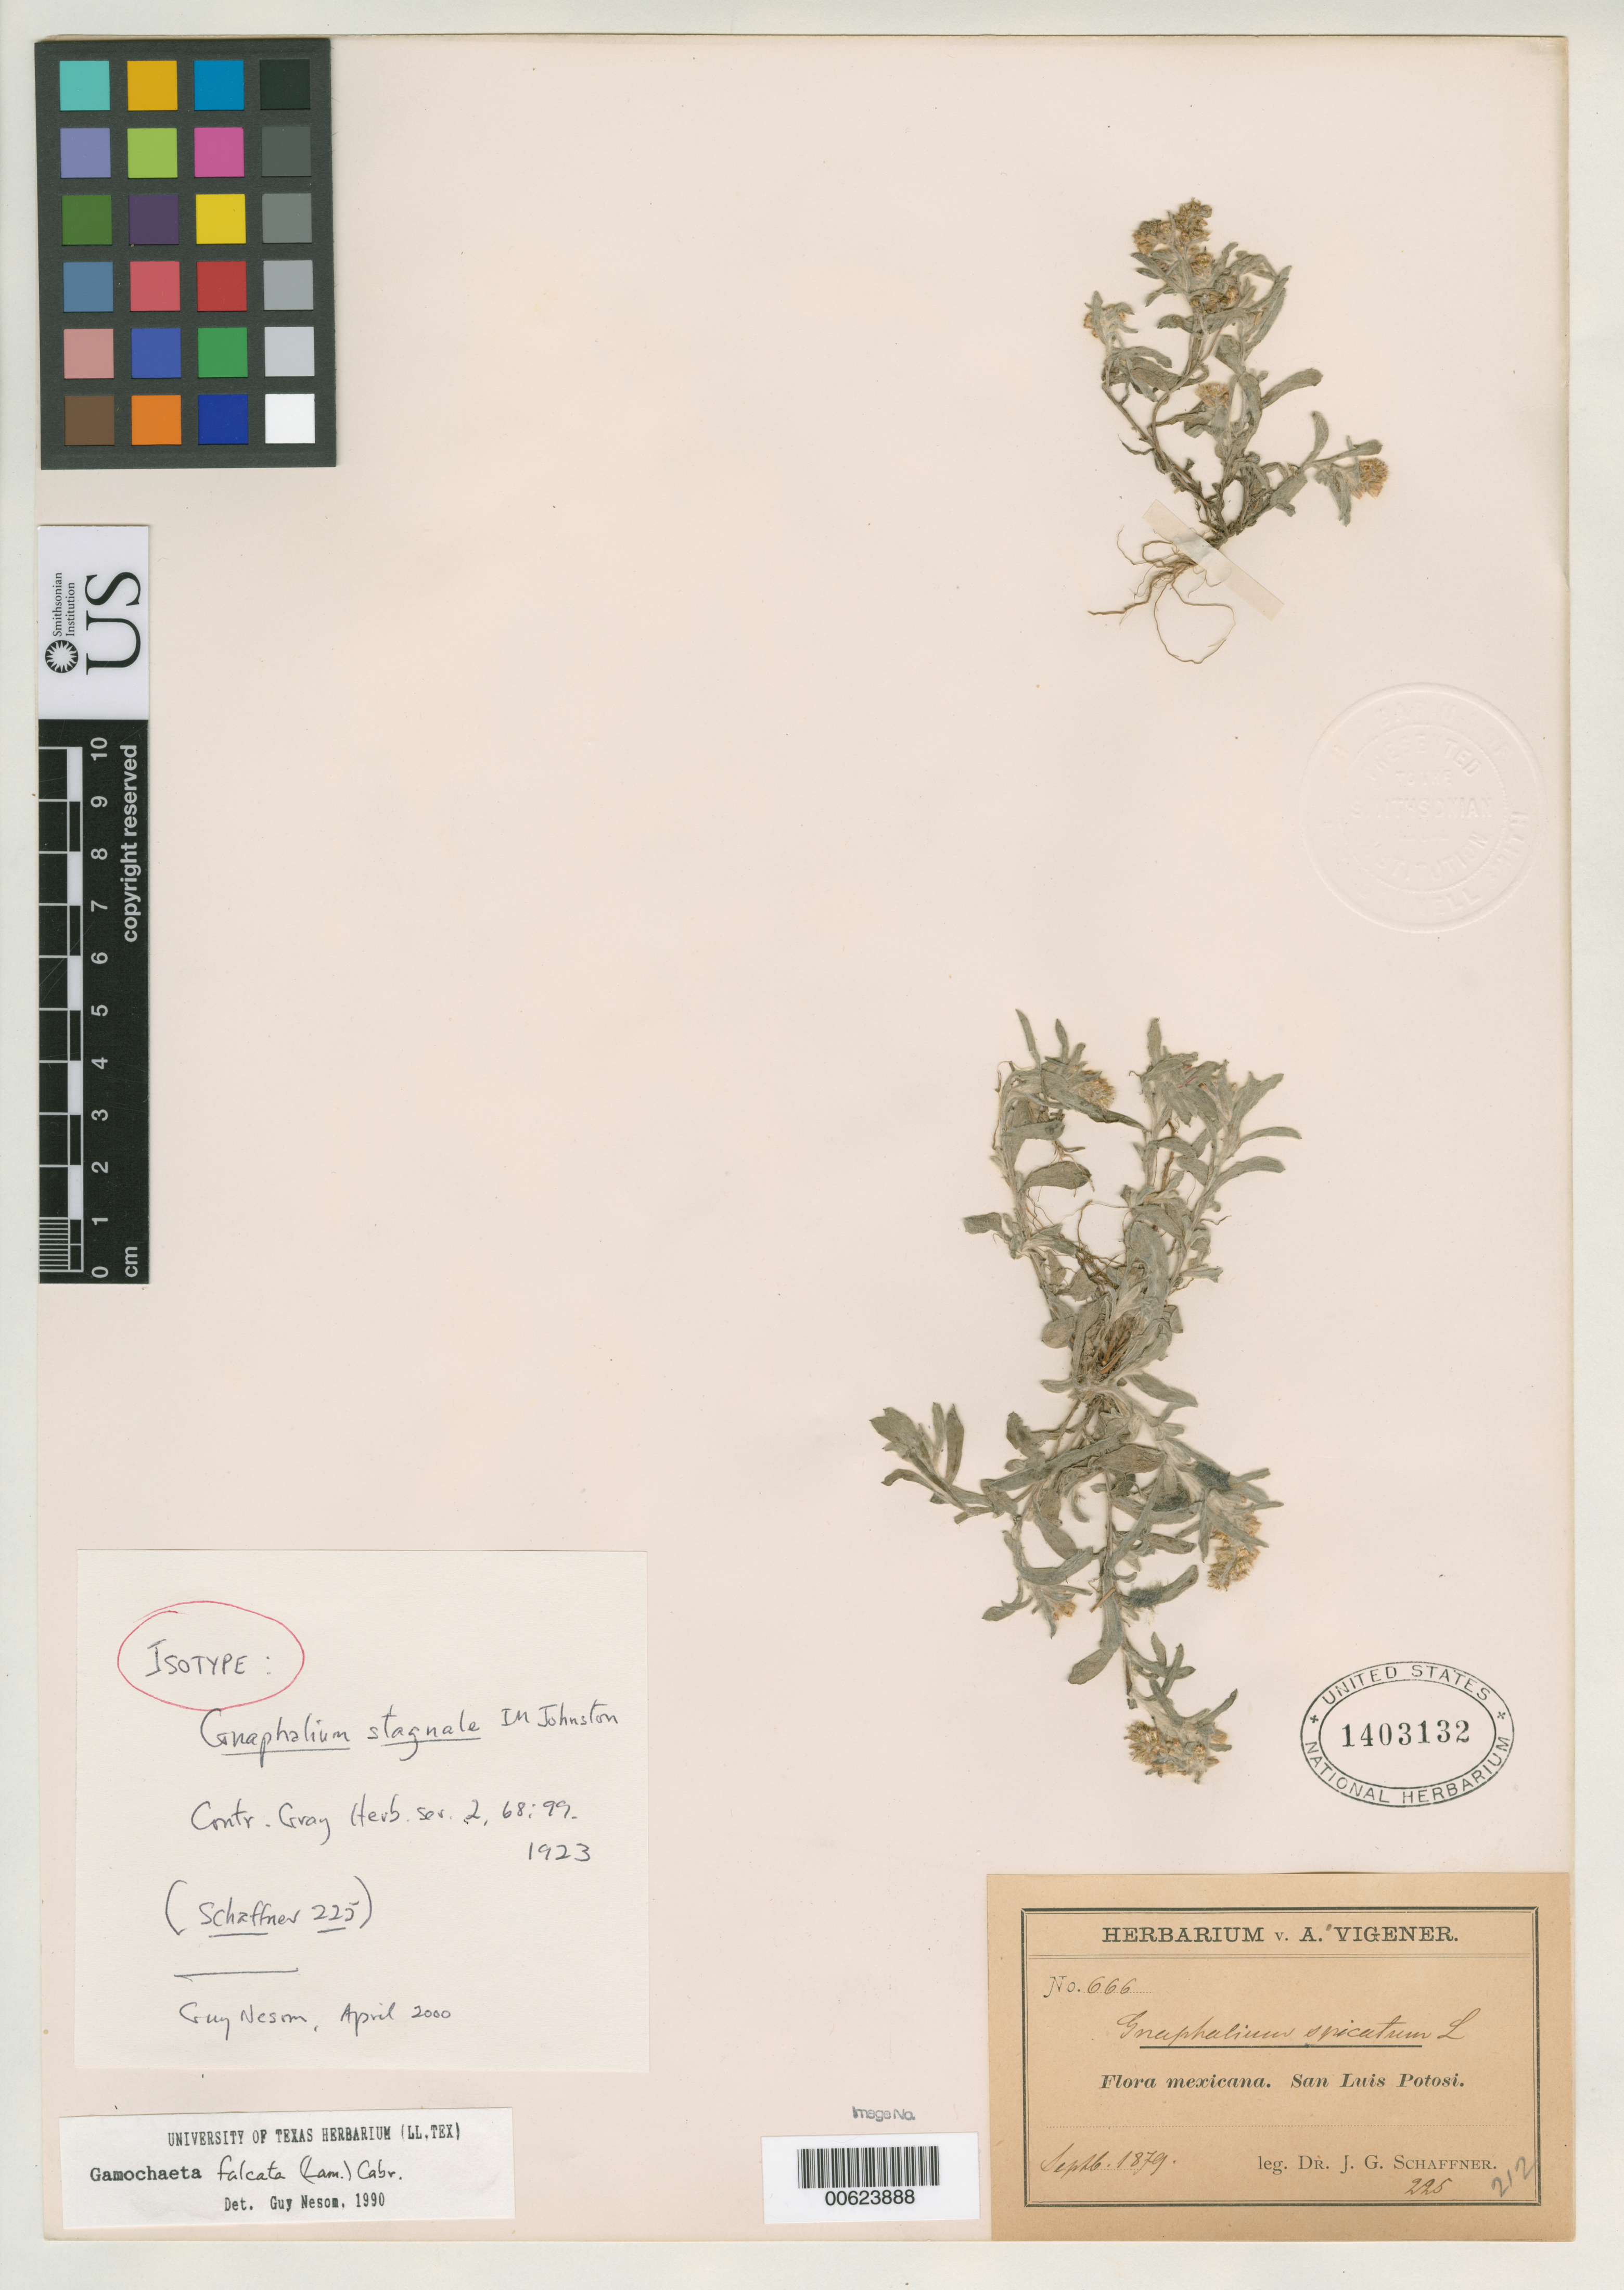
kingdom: Plantae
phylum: Tracheophyta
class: Magnoliopsida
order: Asterales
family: Asteraceae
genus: Gnaphalium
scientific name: Gnaphalium stagnale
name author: I.M. Johnst.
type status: Isotype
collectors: J. G. Schaffner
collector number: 225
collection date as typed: Sep 1879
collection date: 1879-09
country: Mexico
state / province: San Luis Potosi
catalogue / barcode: US 1403132